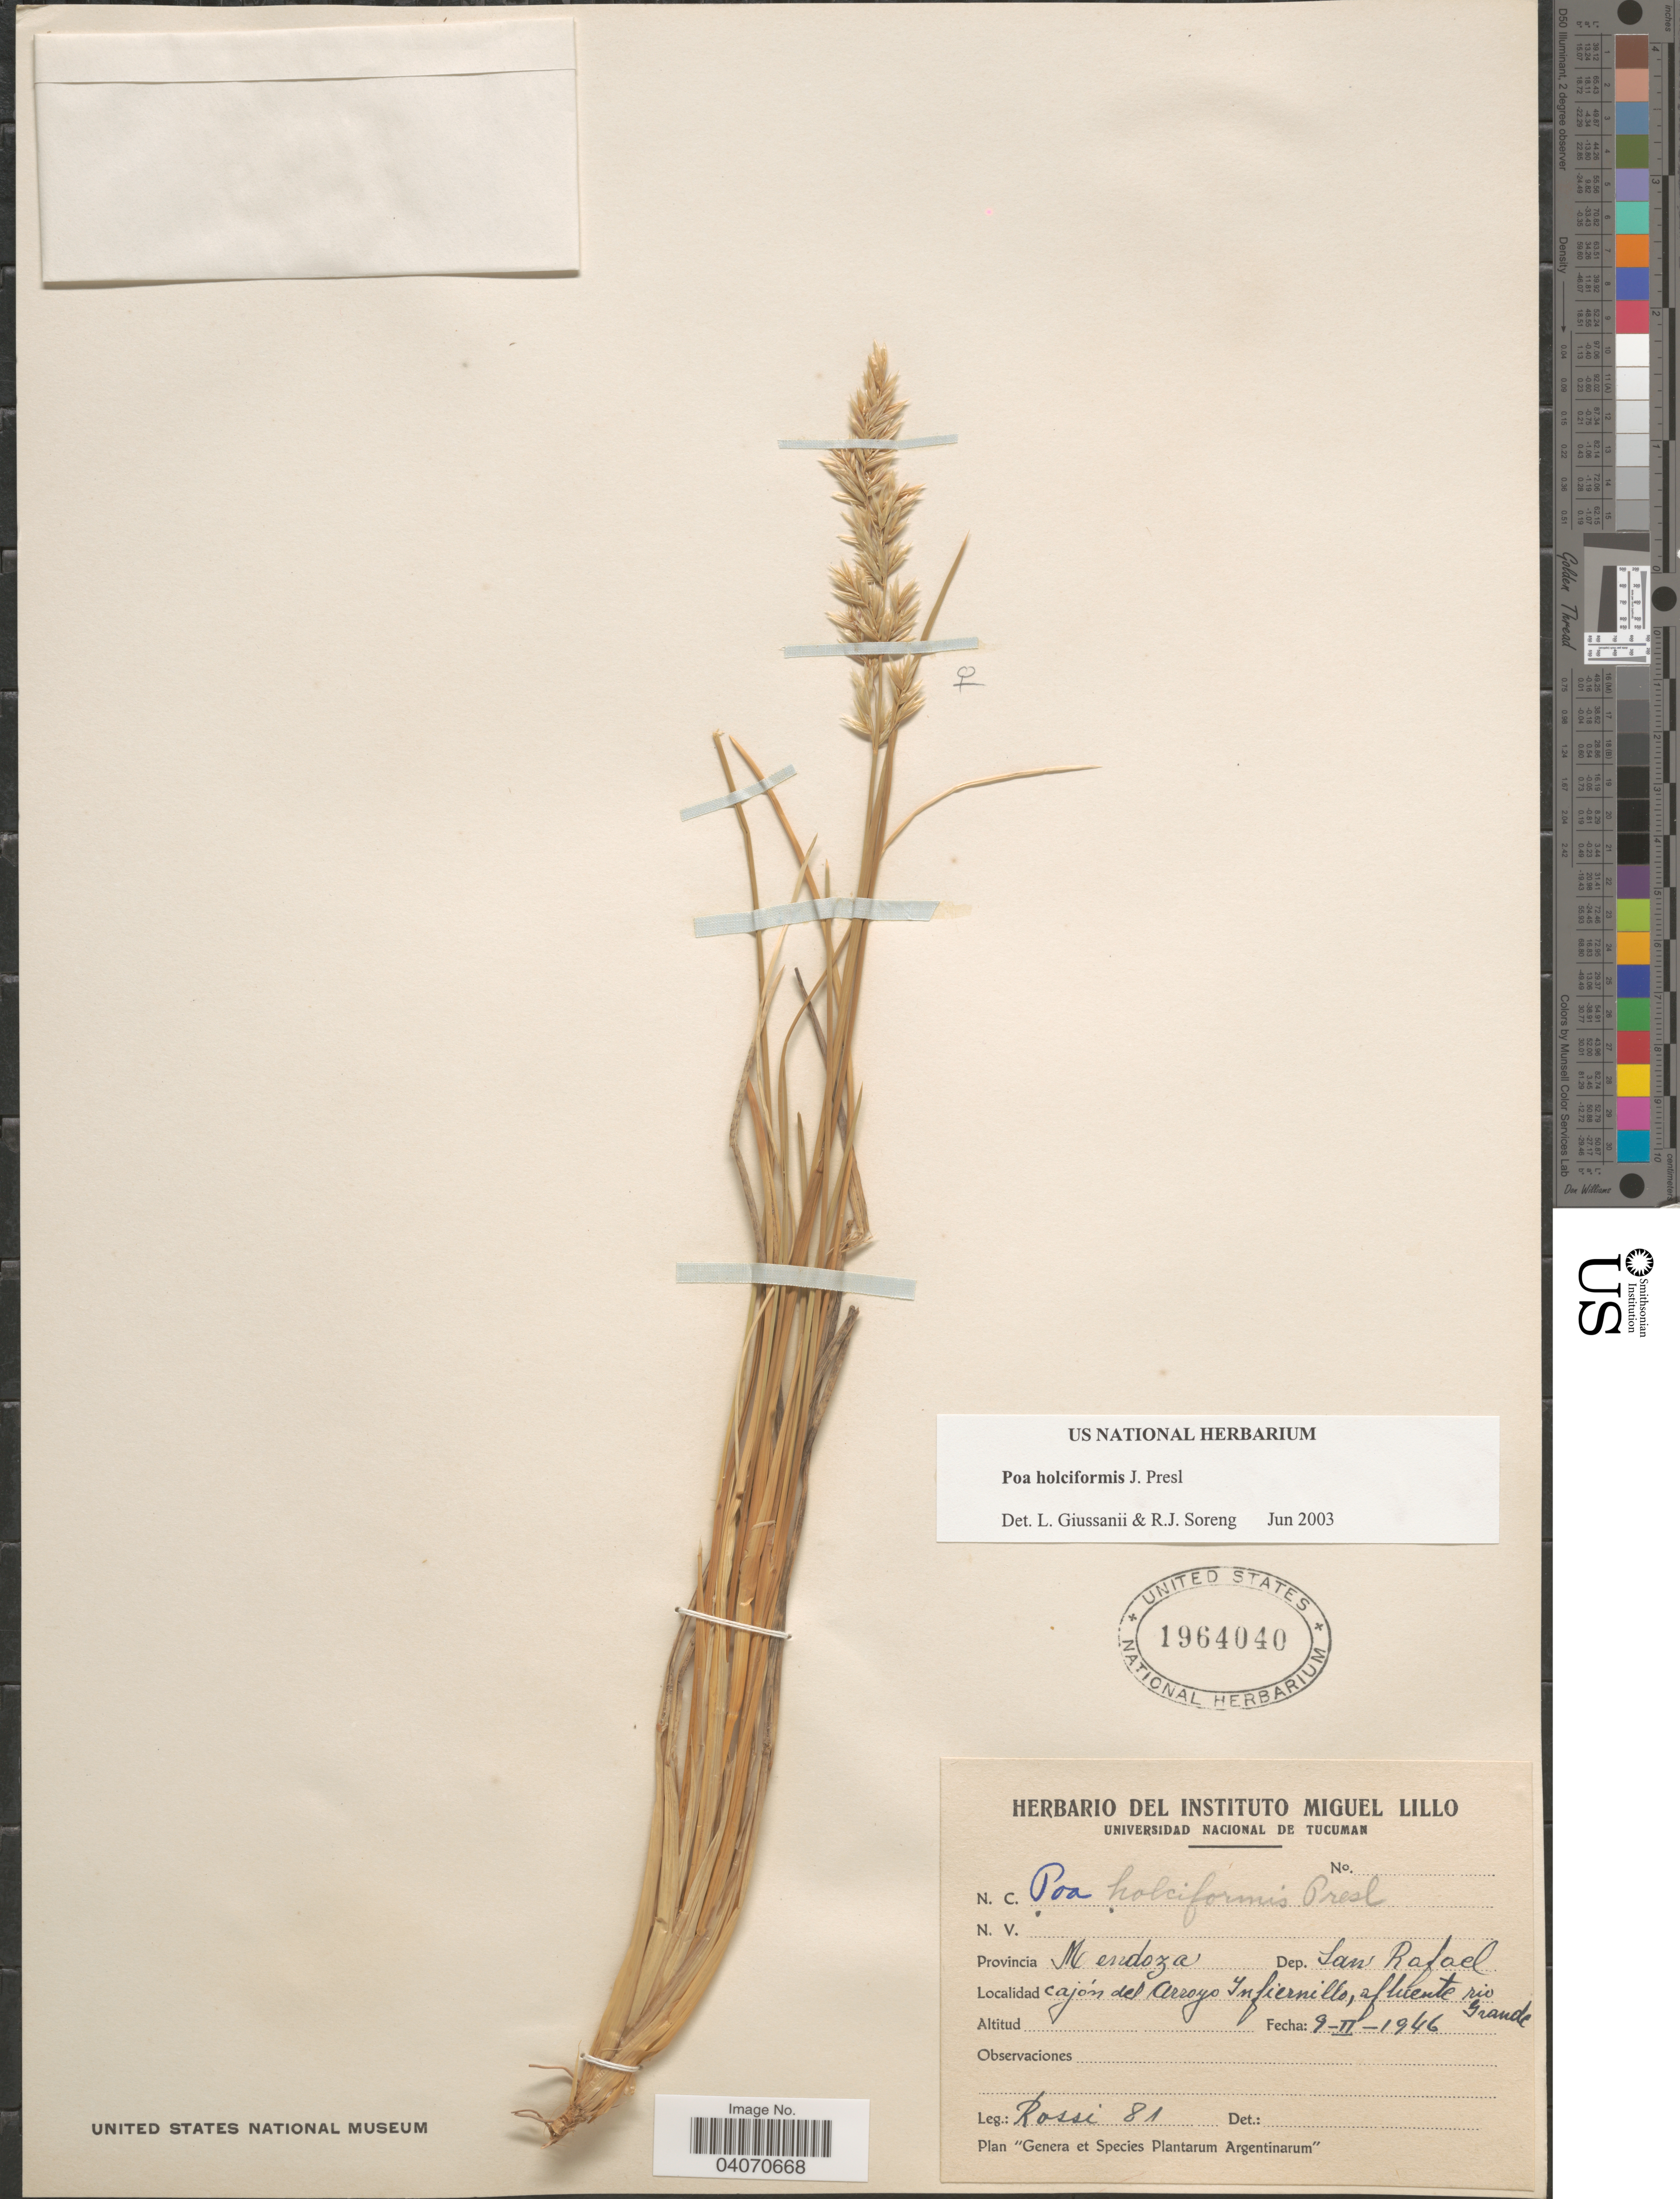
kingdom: Plantae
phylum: Tracheophyta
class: Liliopsida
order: Poales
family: Poaceae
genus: Poa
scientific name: Poa holciformis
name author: J. Presl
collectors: Rossi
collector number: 81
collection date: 1946-02-09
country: Argentina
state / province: Mendoza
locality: Dep. San Rafael. Cajón del Arroyo Infiernillo, afluente rio Grande.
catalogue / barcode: US 1964040